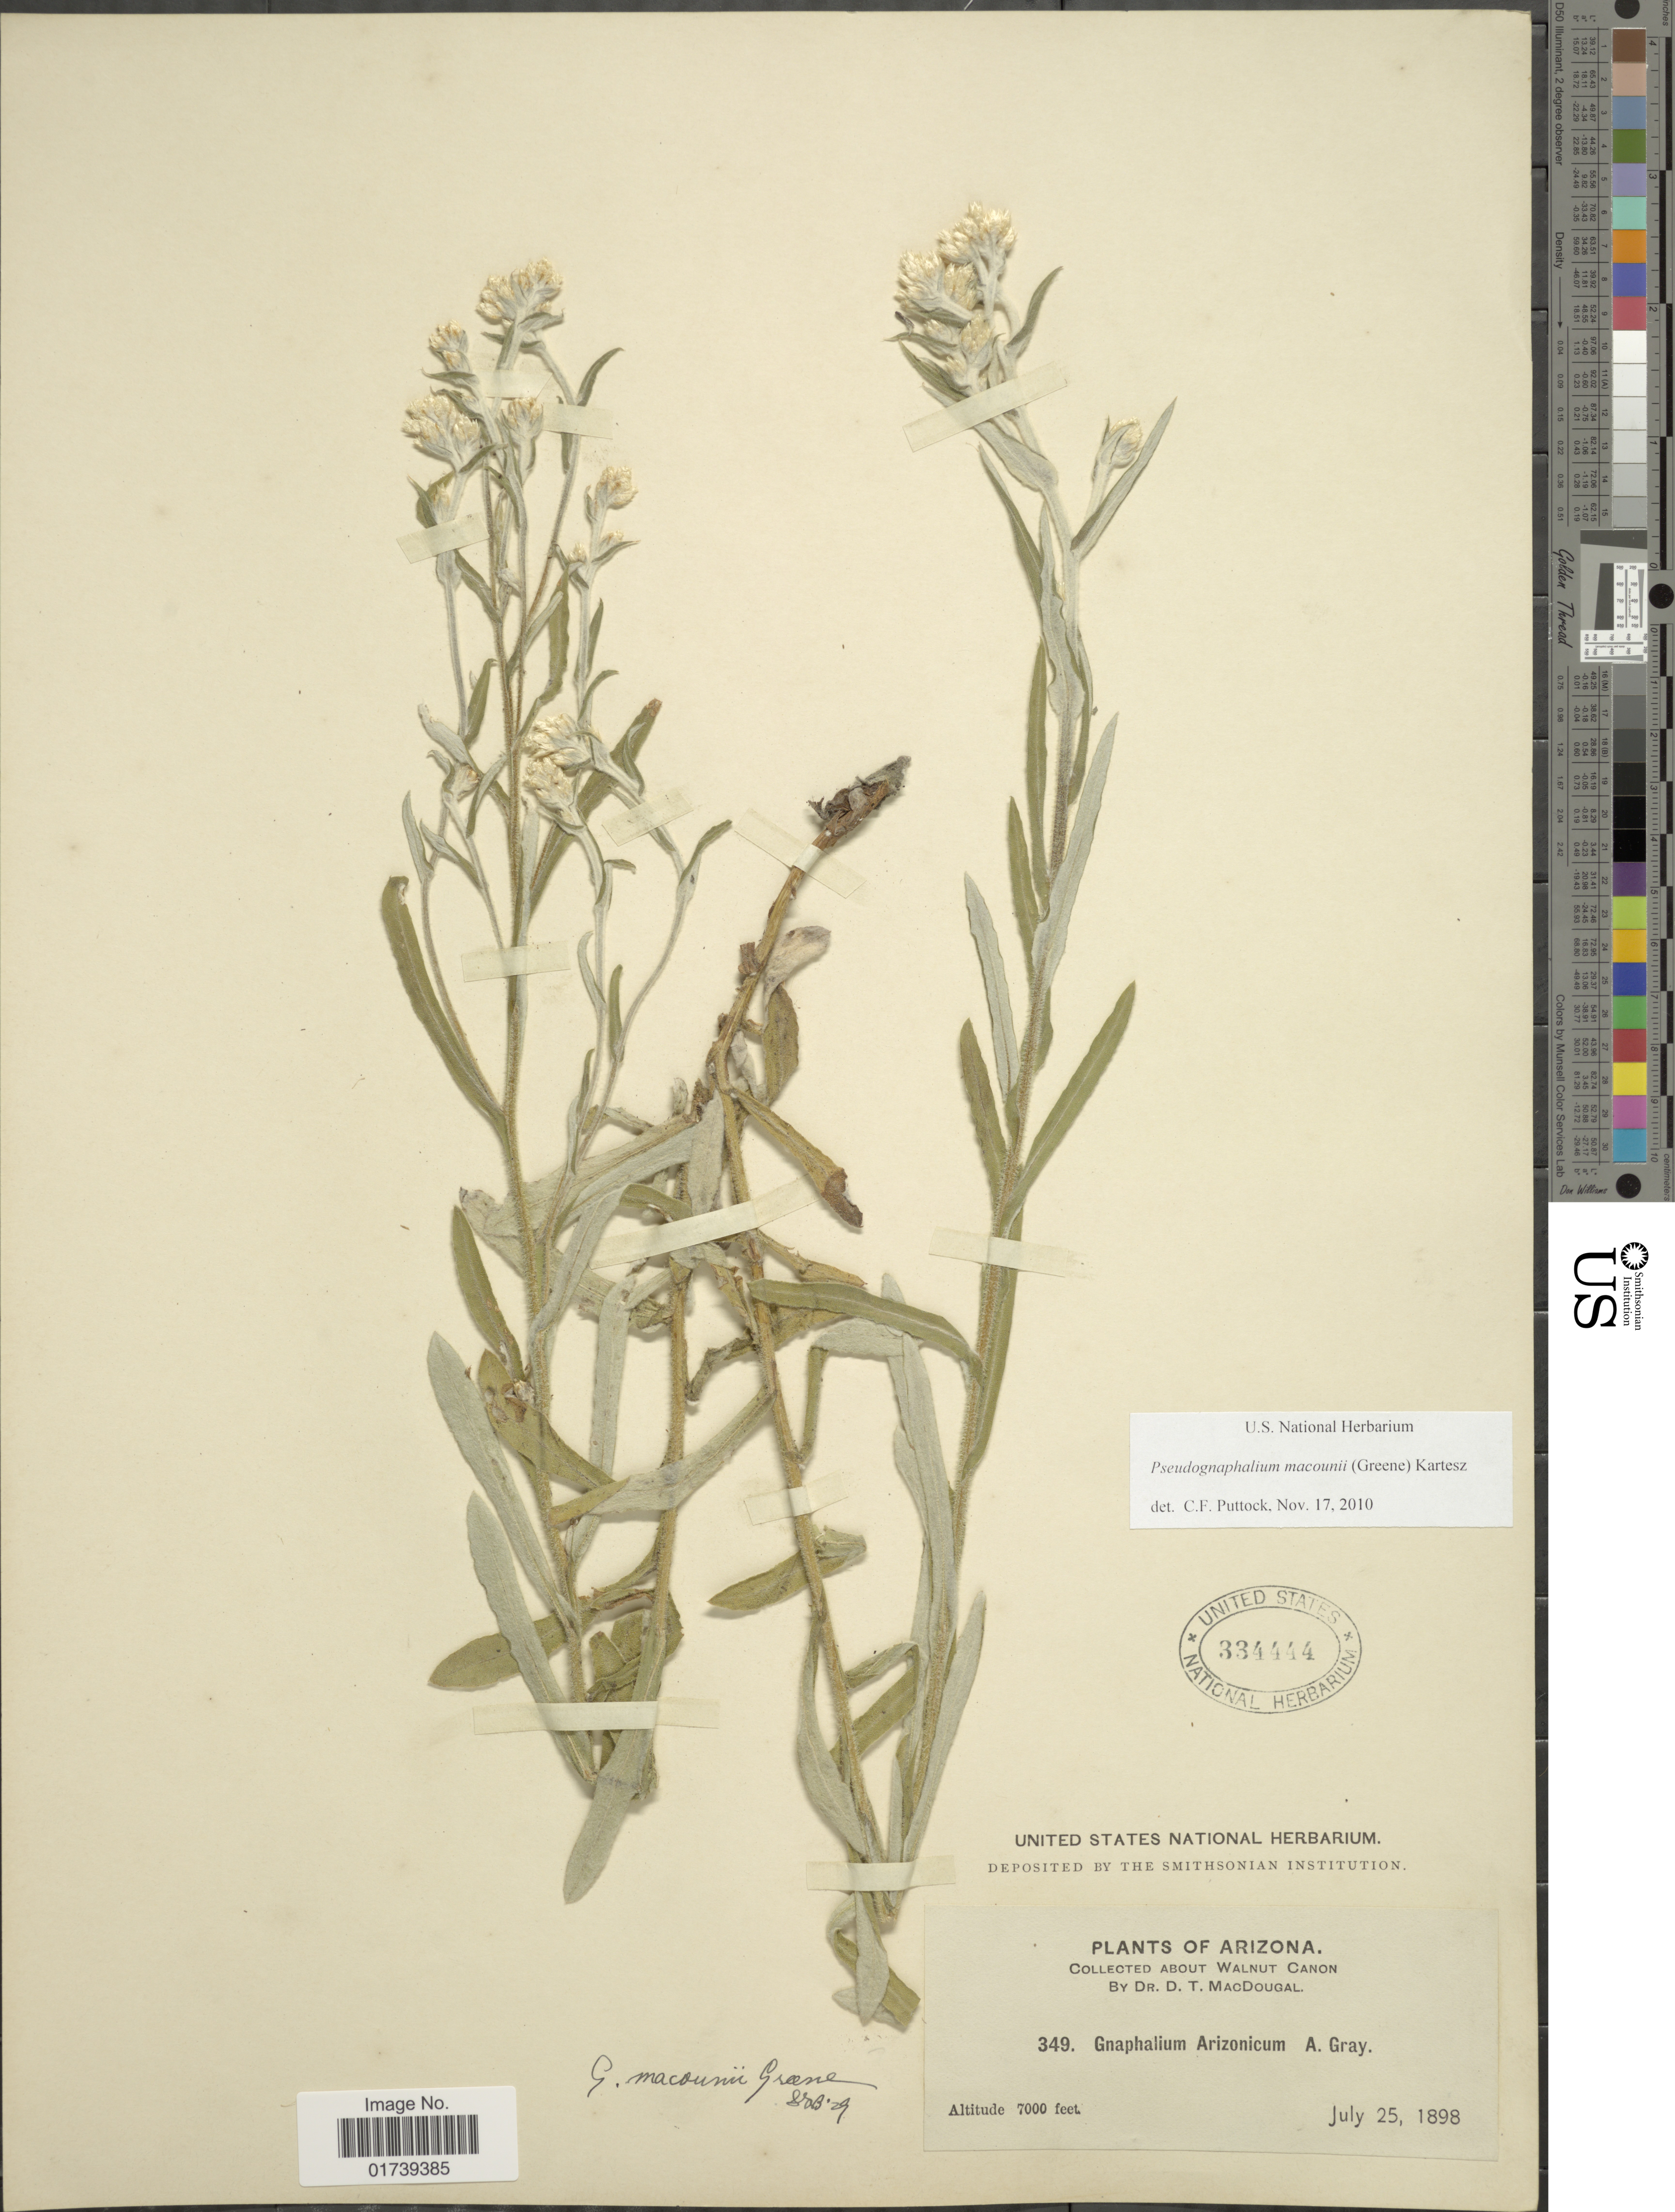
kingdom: Plantae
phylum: Tracheophyta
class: Magnoliopsida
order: Asterales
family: Asteraceae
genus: Pseudognaphalium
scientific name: Pseudognaphalium macounii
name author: (Greene) Kartesz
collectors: D. T. MacDougal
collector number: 349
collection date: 1898-07-25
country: United States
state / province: Arizona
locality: About Walnut Canon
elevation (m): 2134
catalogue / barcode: US 334444